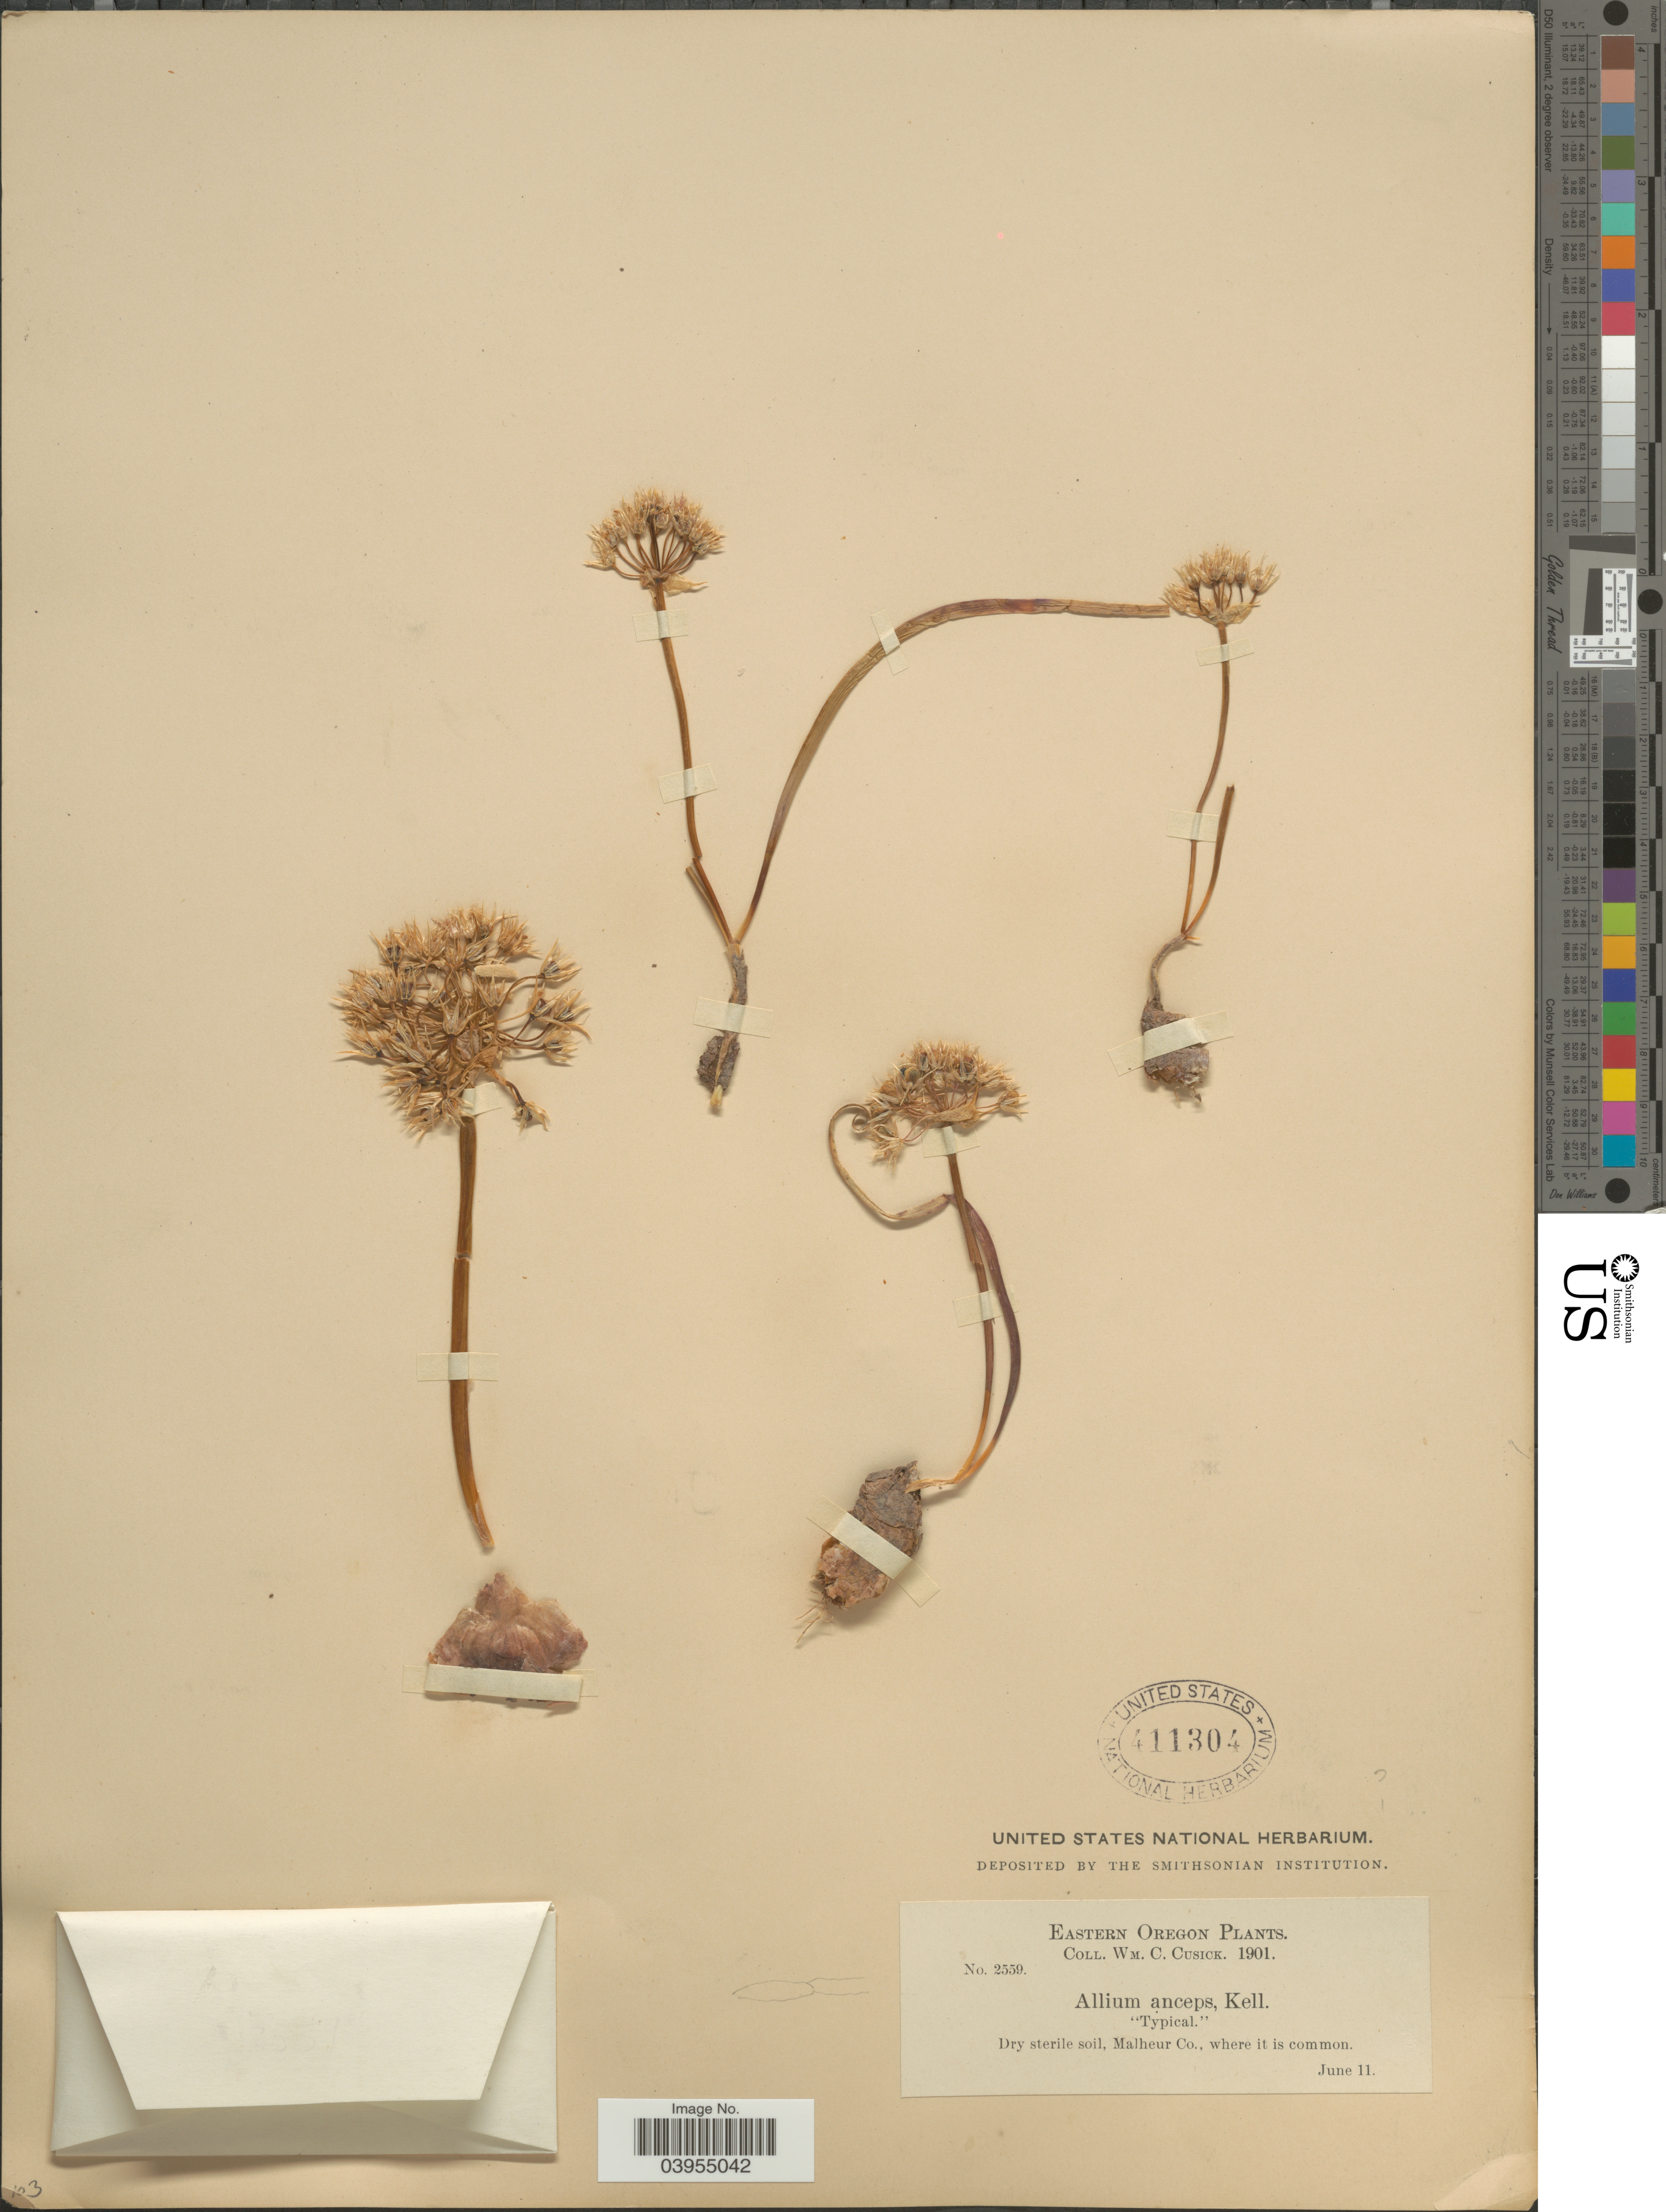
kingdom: Plantae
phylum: Tracheophyta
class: Liliopsida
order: Asparagales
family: Amaryllidaceae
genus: Allium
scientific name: Allium anceps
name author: Kellogg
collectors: W. C. Cusick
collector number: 2559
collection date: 1901-06-11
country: United States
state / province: Oregon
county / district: Malheur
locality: Eastern Oregon. Malheur Co.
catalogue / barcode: US 411304